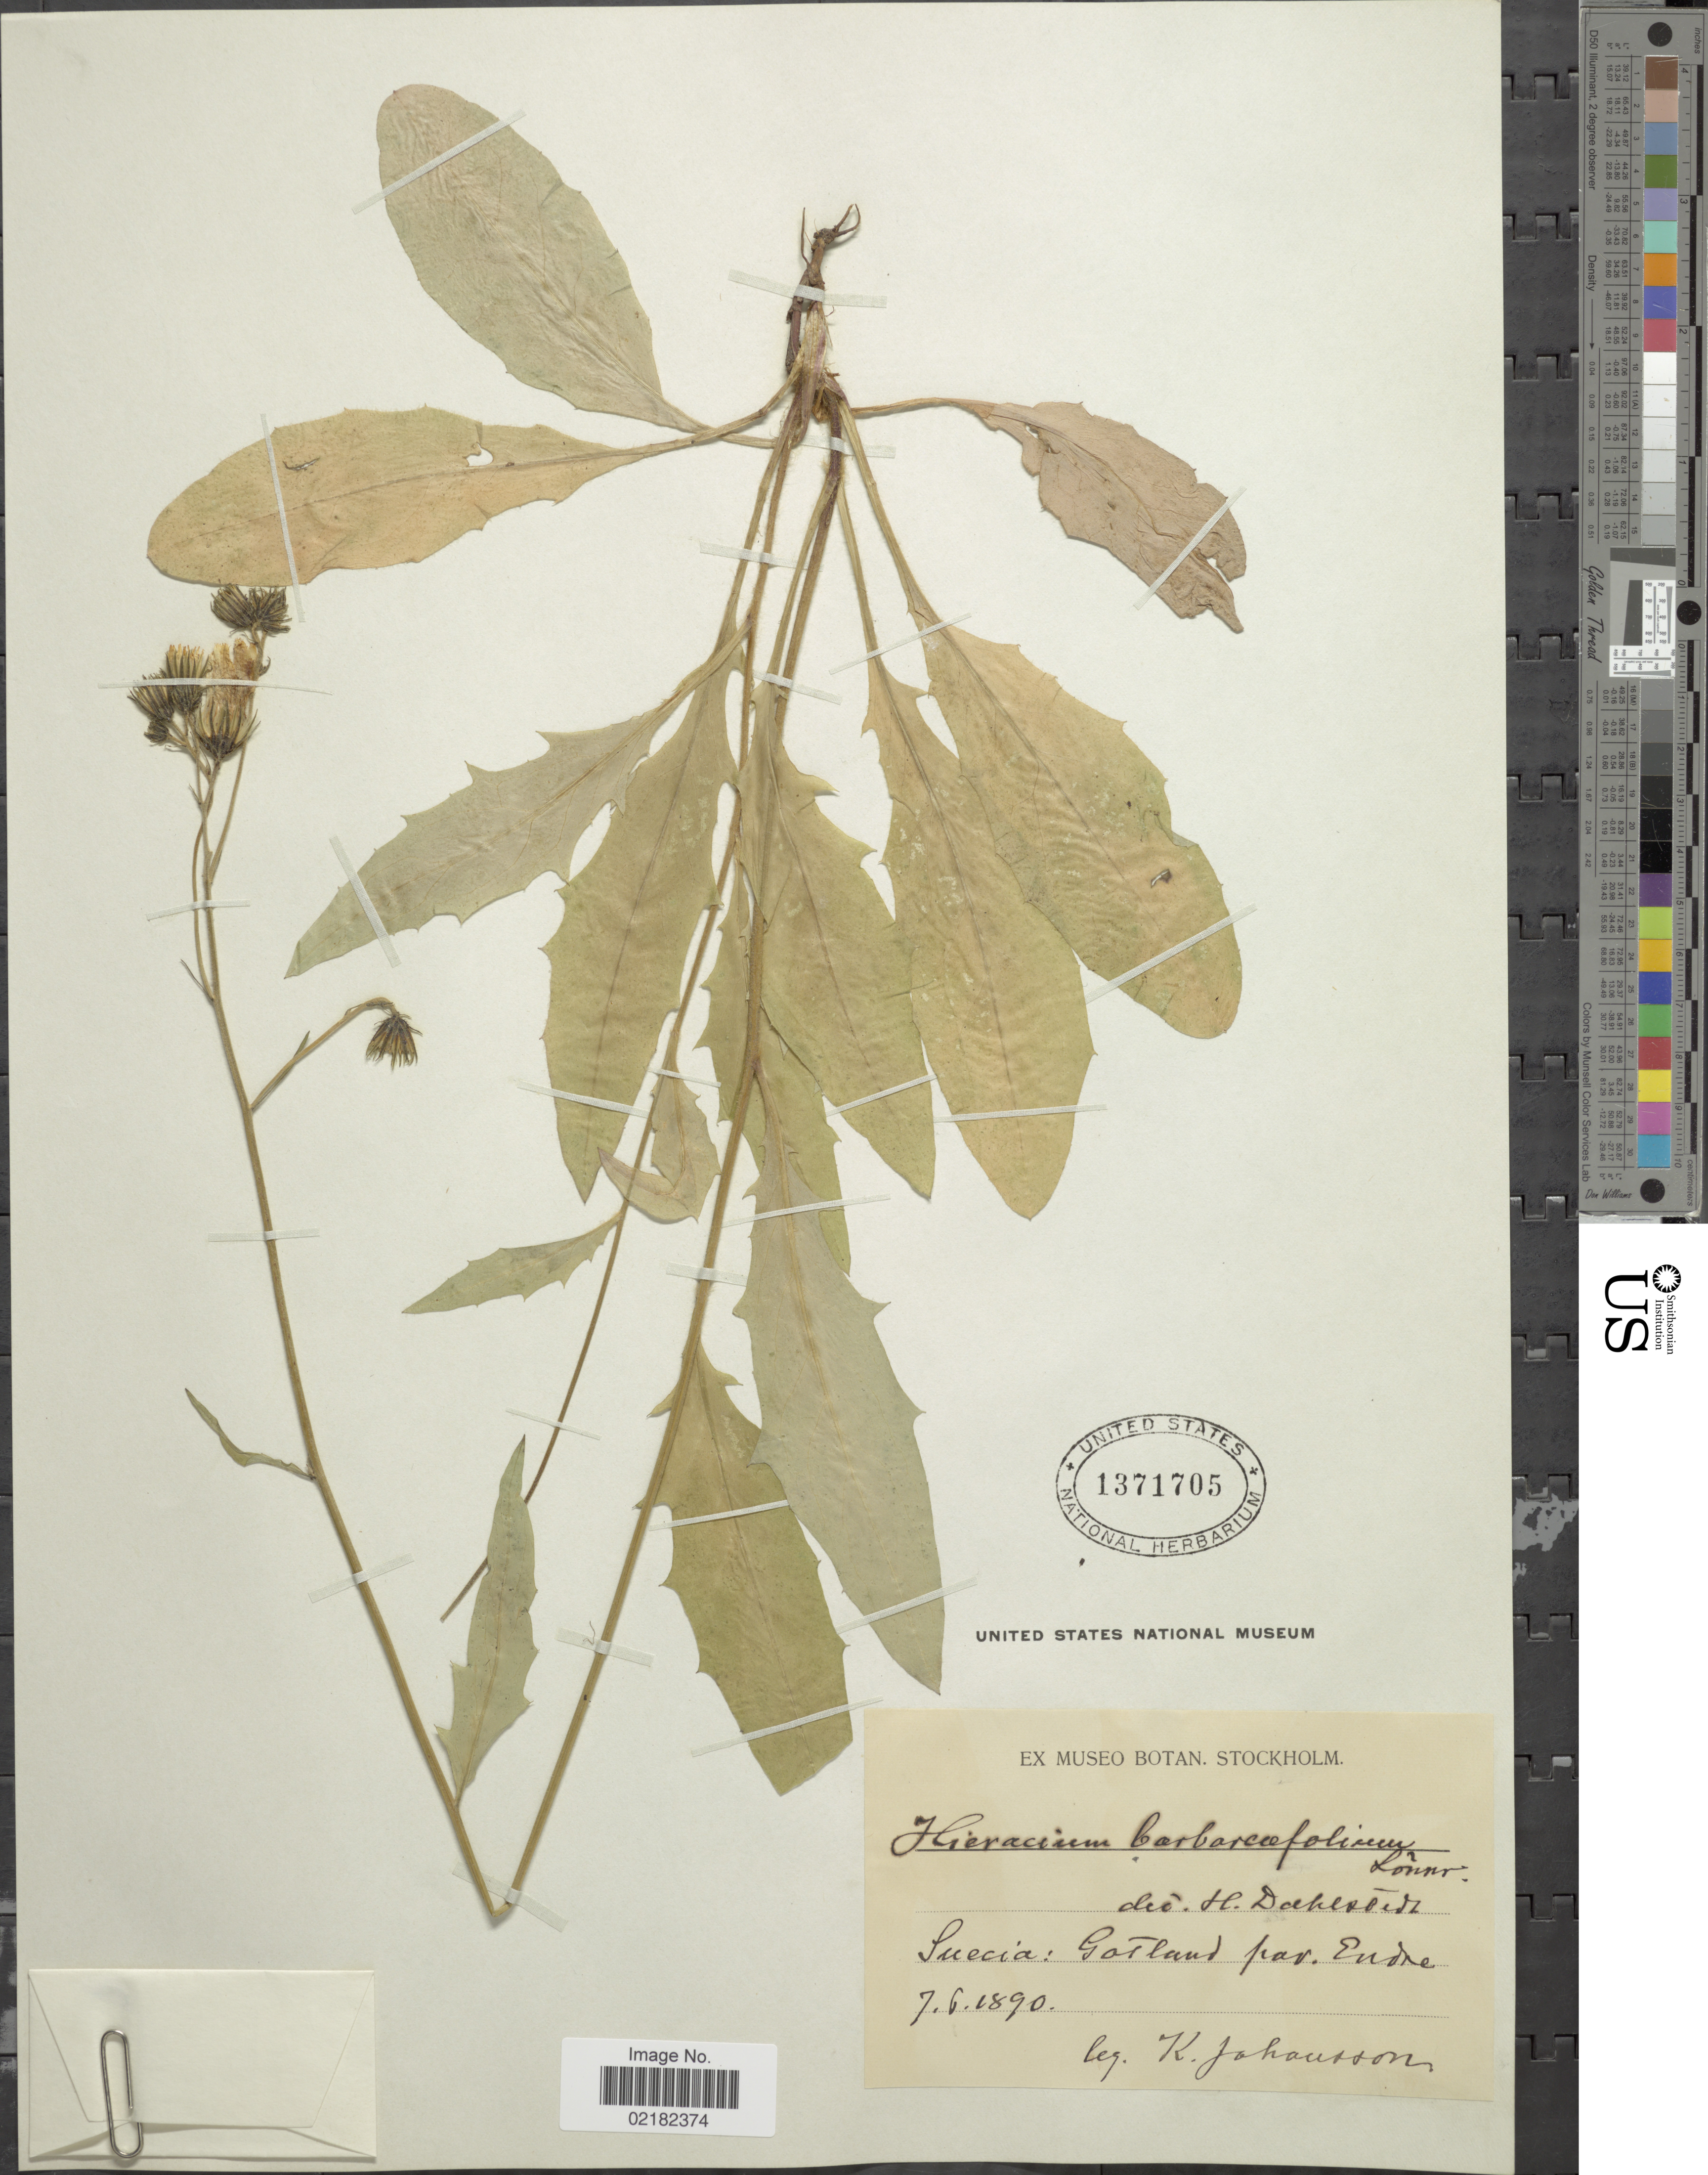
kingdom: Plantae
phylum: Tracheophyta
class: Magnoliopsida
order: Asterales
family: Asteraceae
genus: Hieracium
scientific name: Hieracium barbareifolium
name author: (Lönnr. ex Dahlst.) Johanss.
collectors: K. Johansson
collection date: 1890-06-07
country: Sweden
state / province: Gotland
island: Gotland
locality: par. Endre.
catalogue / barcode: US 1371705